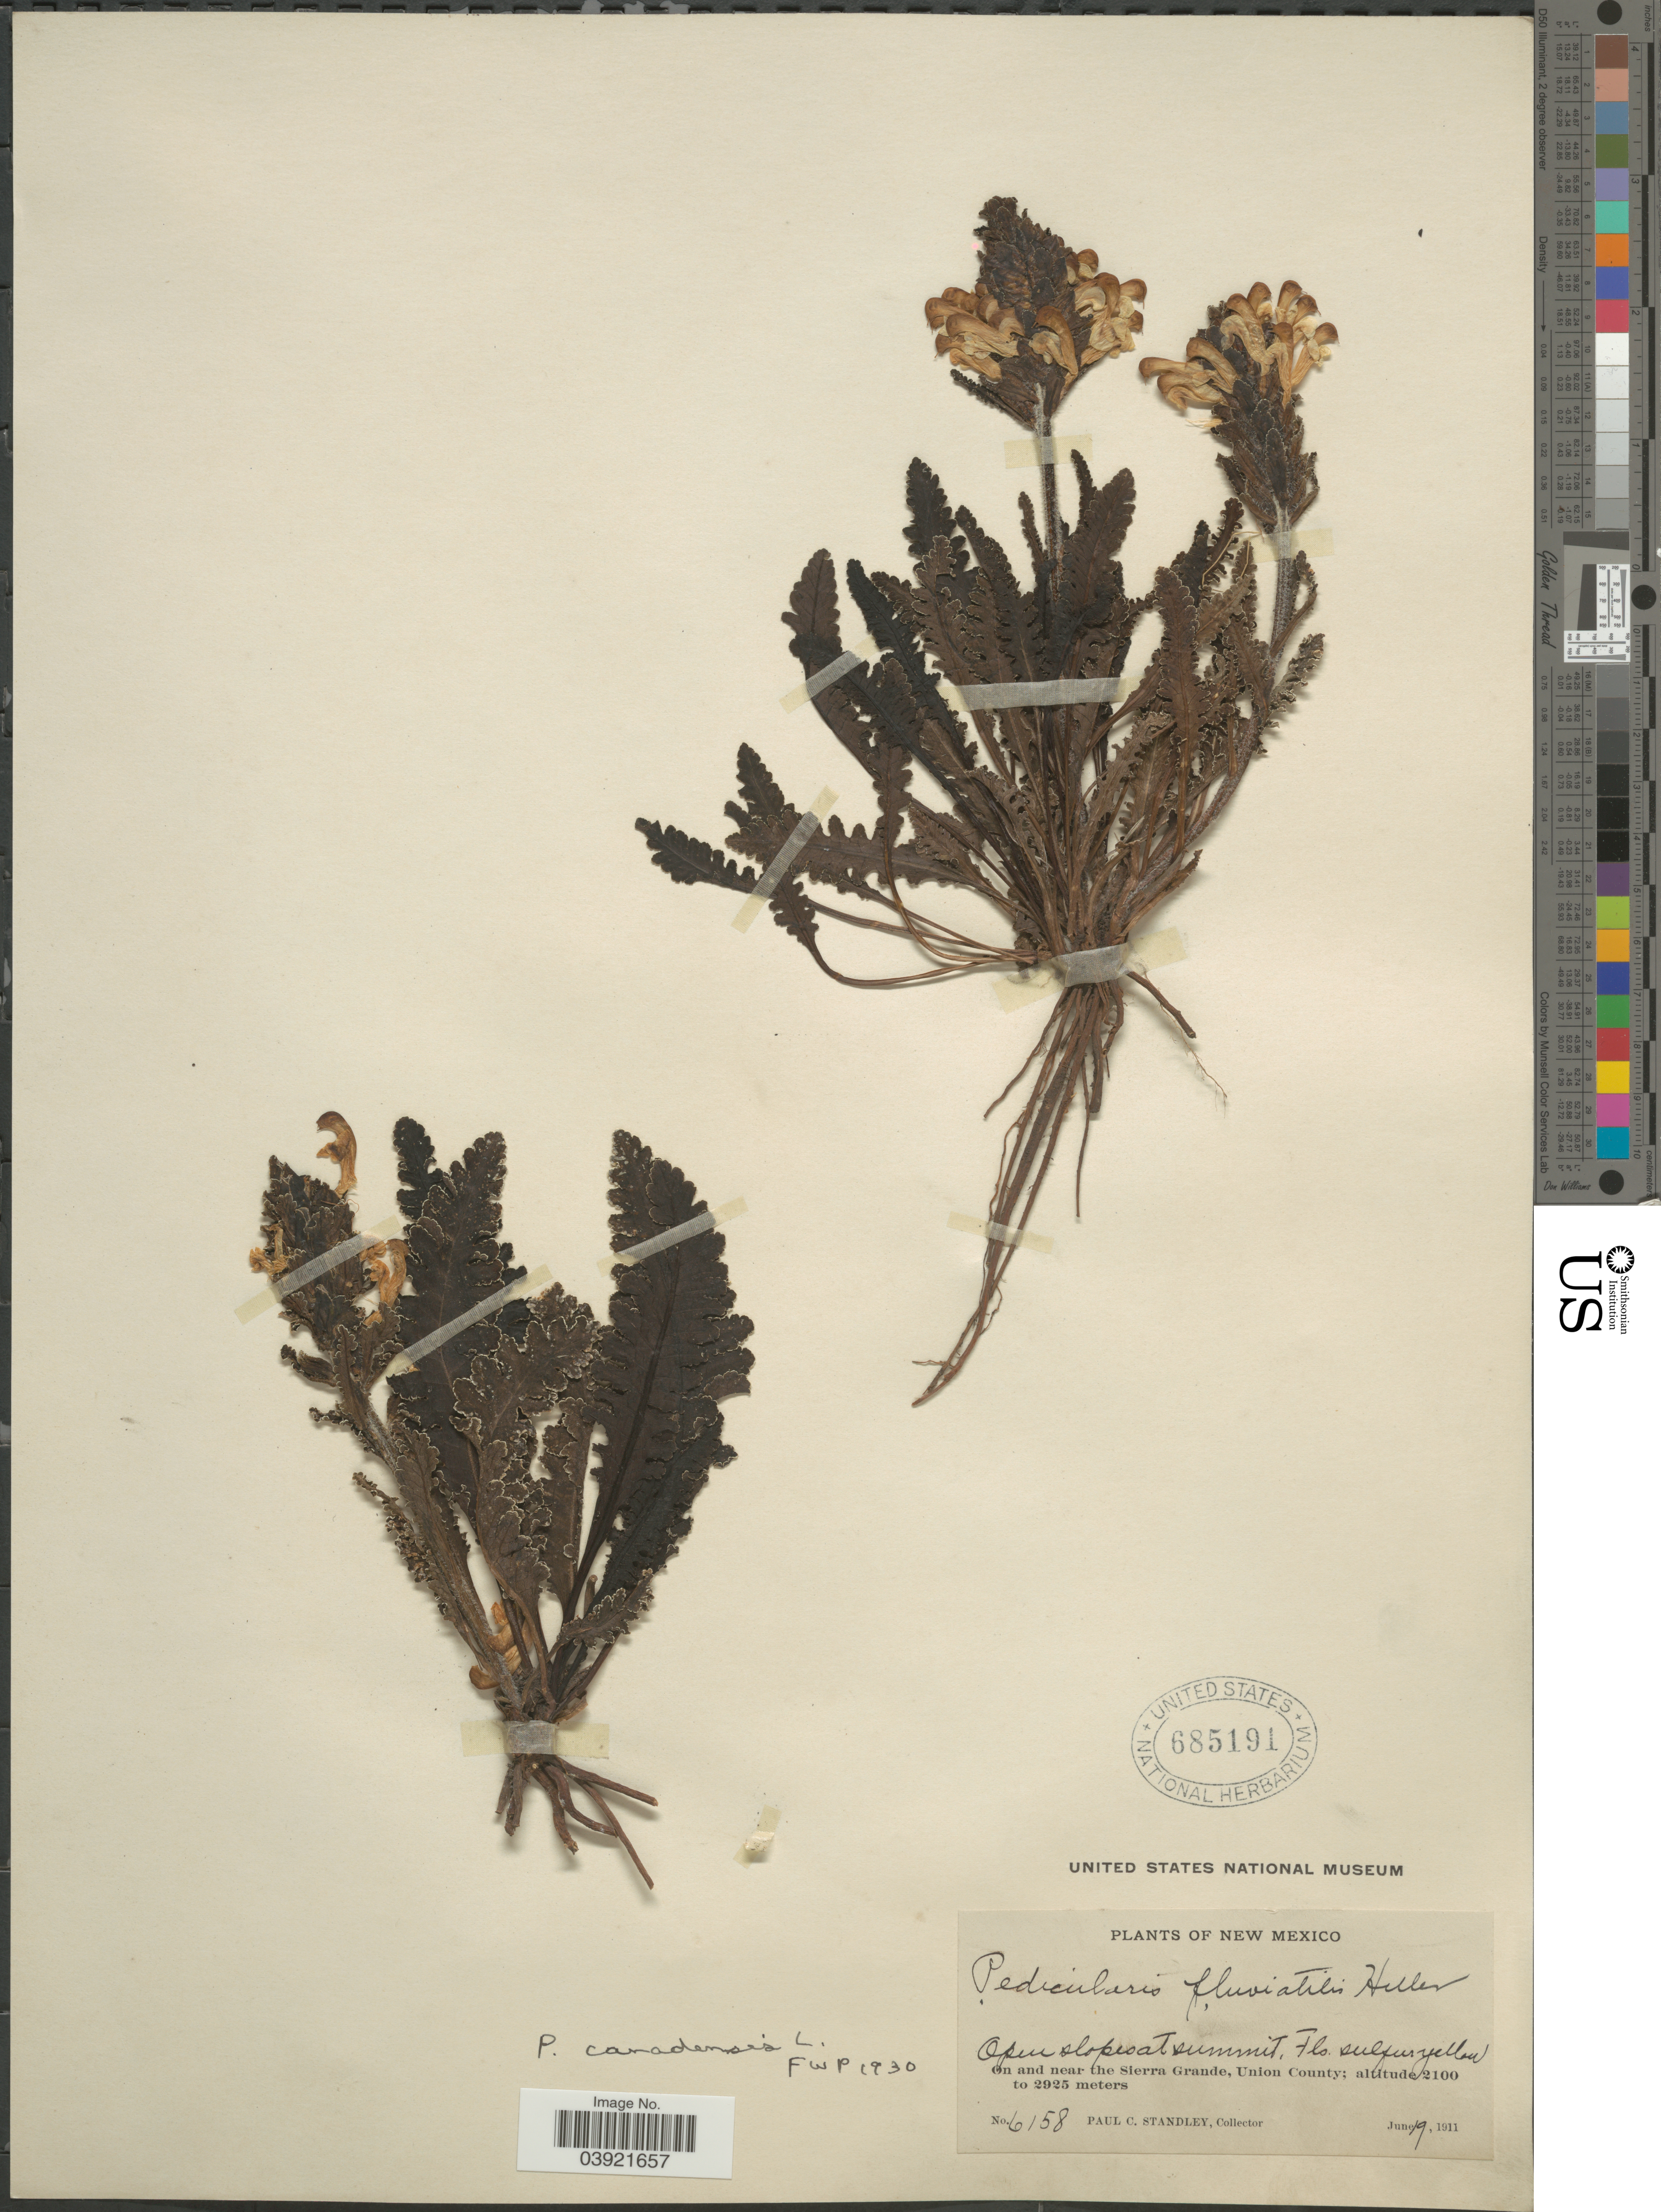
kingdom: Plantae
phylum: Tracheophyta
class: Magnoliopsida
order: Lamiales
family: Orobanchaceae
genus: Pedicularis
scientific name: Pedicularis canadensis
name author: L.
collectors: P. C. Standley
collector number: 6158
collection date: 1911-06-19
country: United States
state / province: New Mexico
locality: On and near the Sierra Grande, Union County.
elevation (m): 2100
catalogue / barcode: US 685191